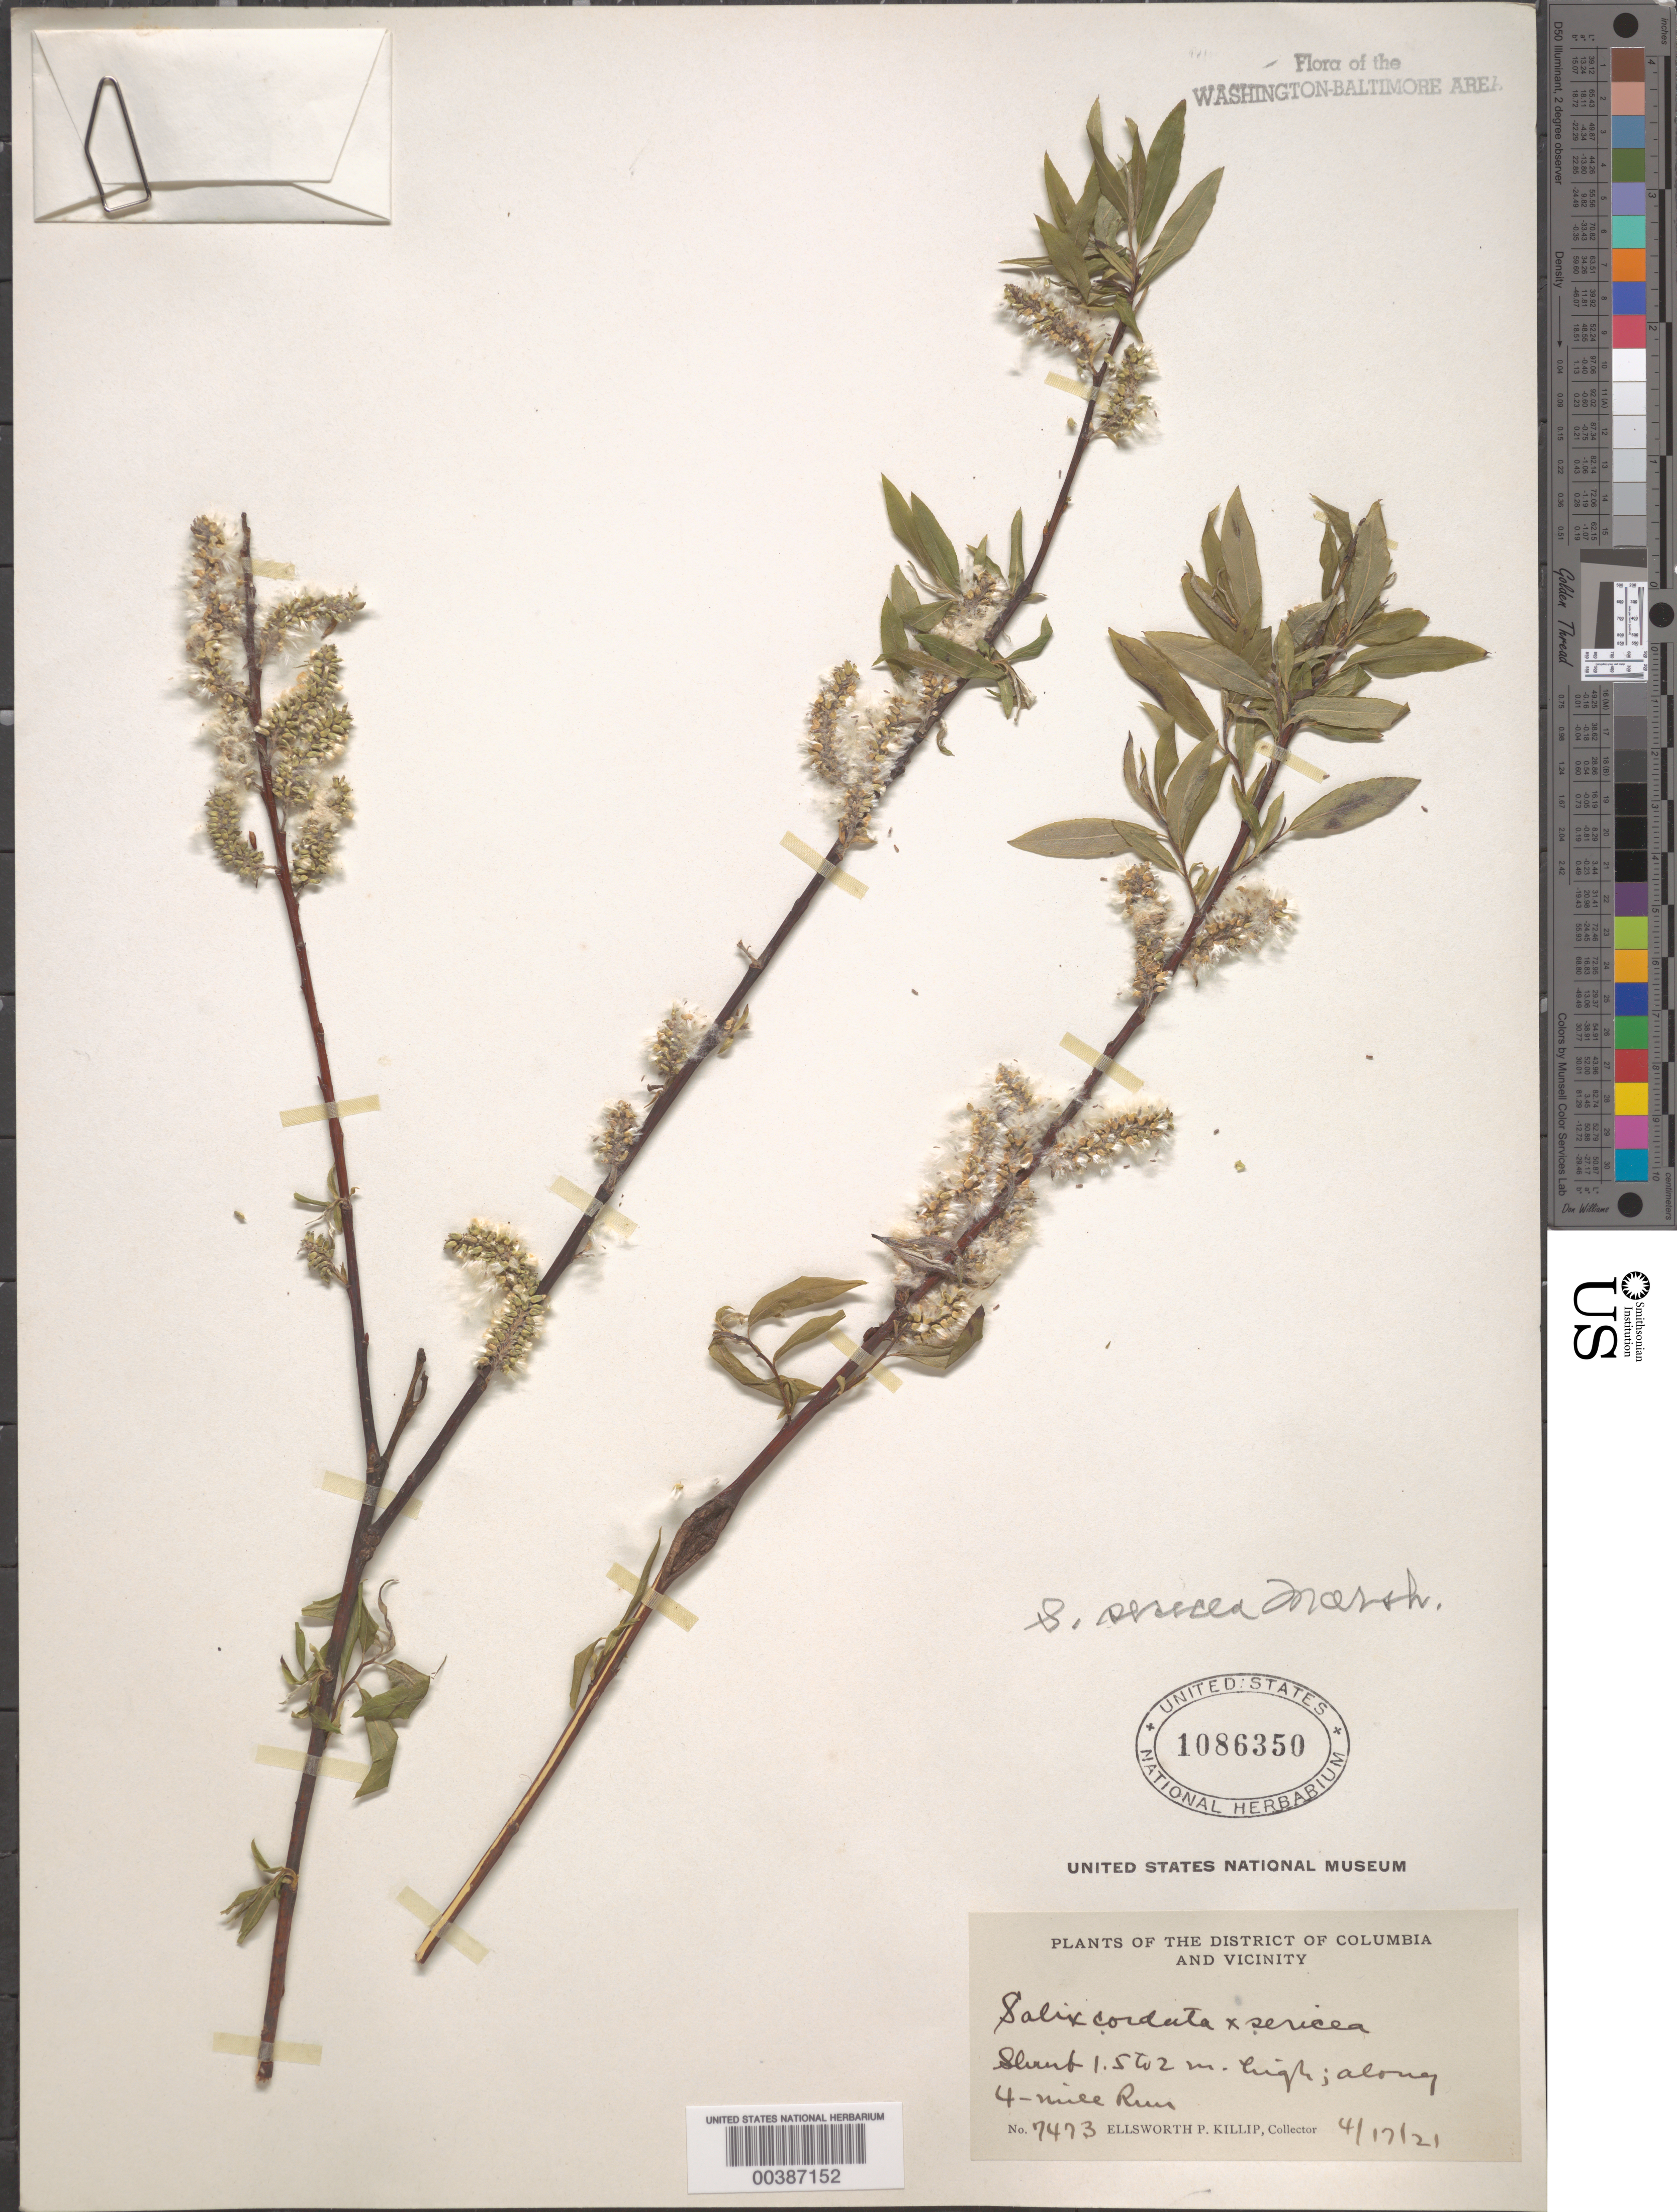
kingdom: Plantae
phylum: Tracheophyta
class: Magnoliopsida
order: Malpighiales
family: Salicaceae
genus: Salix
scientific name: Salix sericea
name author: Marshall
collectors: E. P. Killip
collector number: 7473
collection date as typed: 17 Apr 1921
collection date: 1921-04-17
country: United States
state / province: Virginia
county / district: Arlington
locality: Four Mile Run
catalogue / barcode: US 1086350